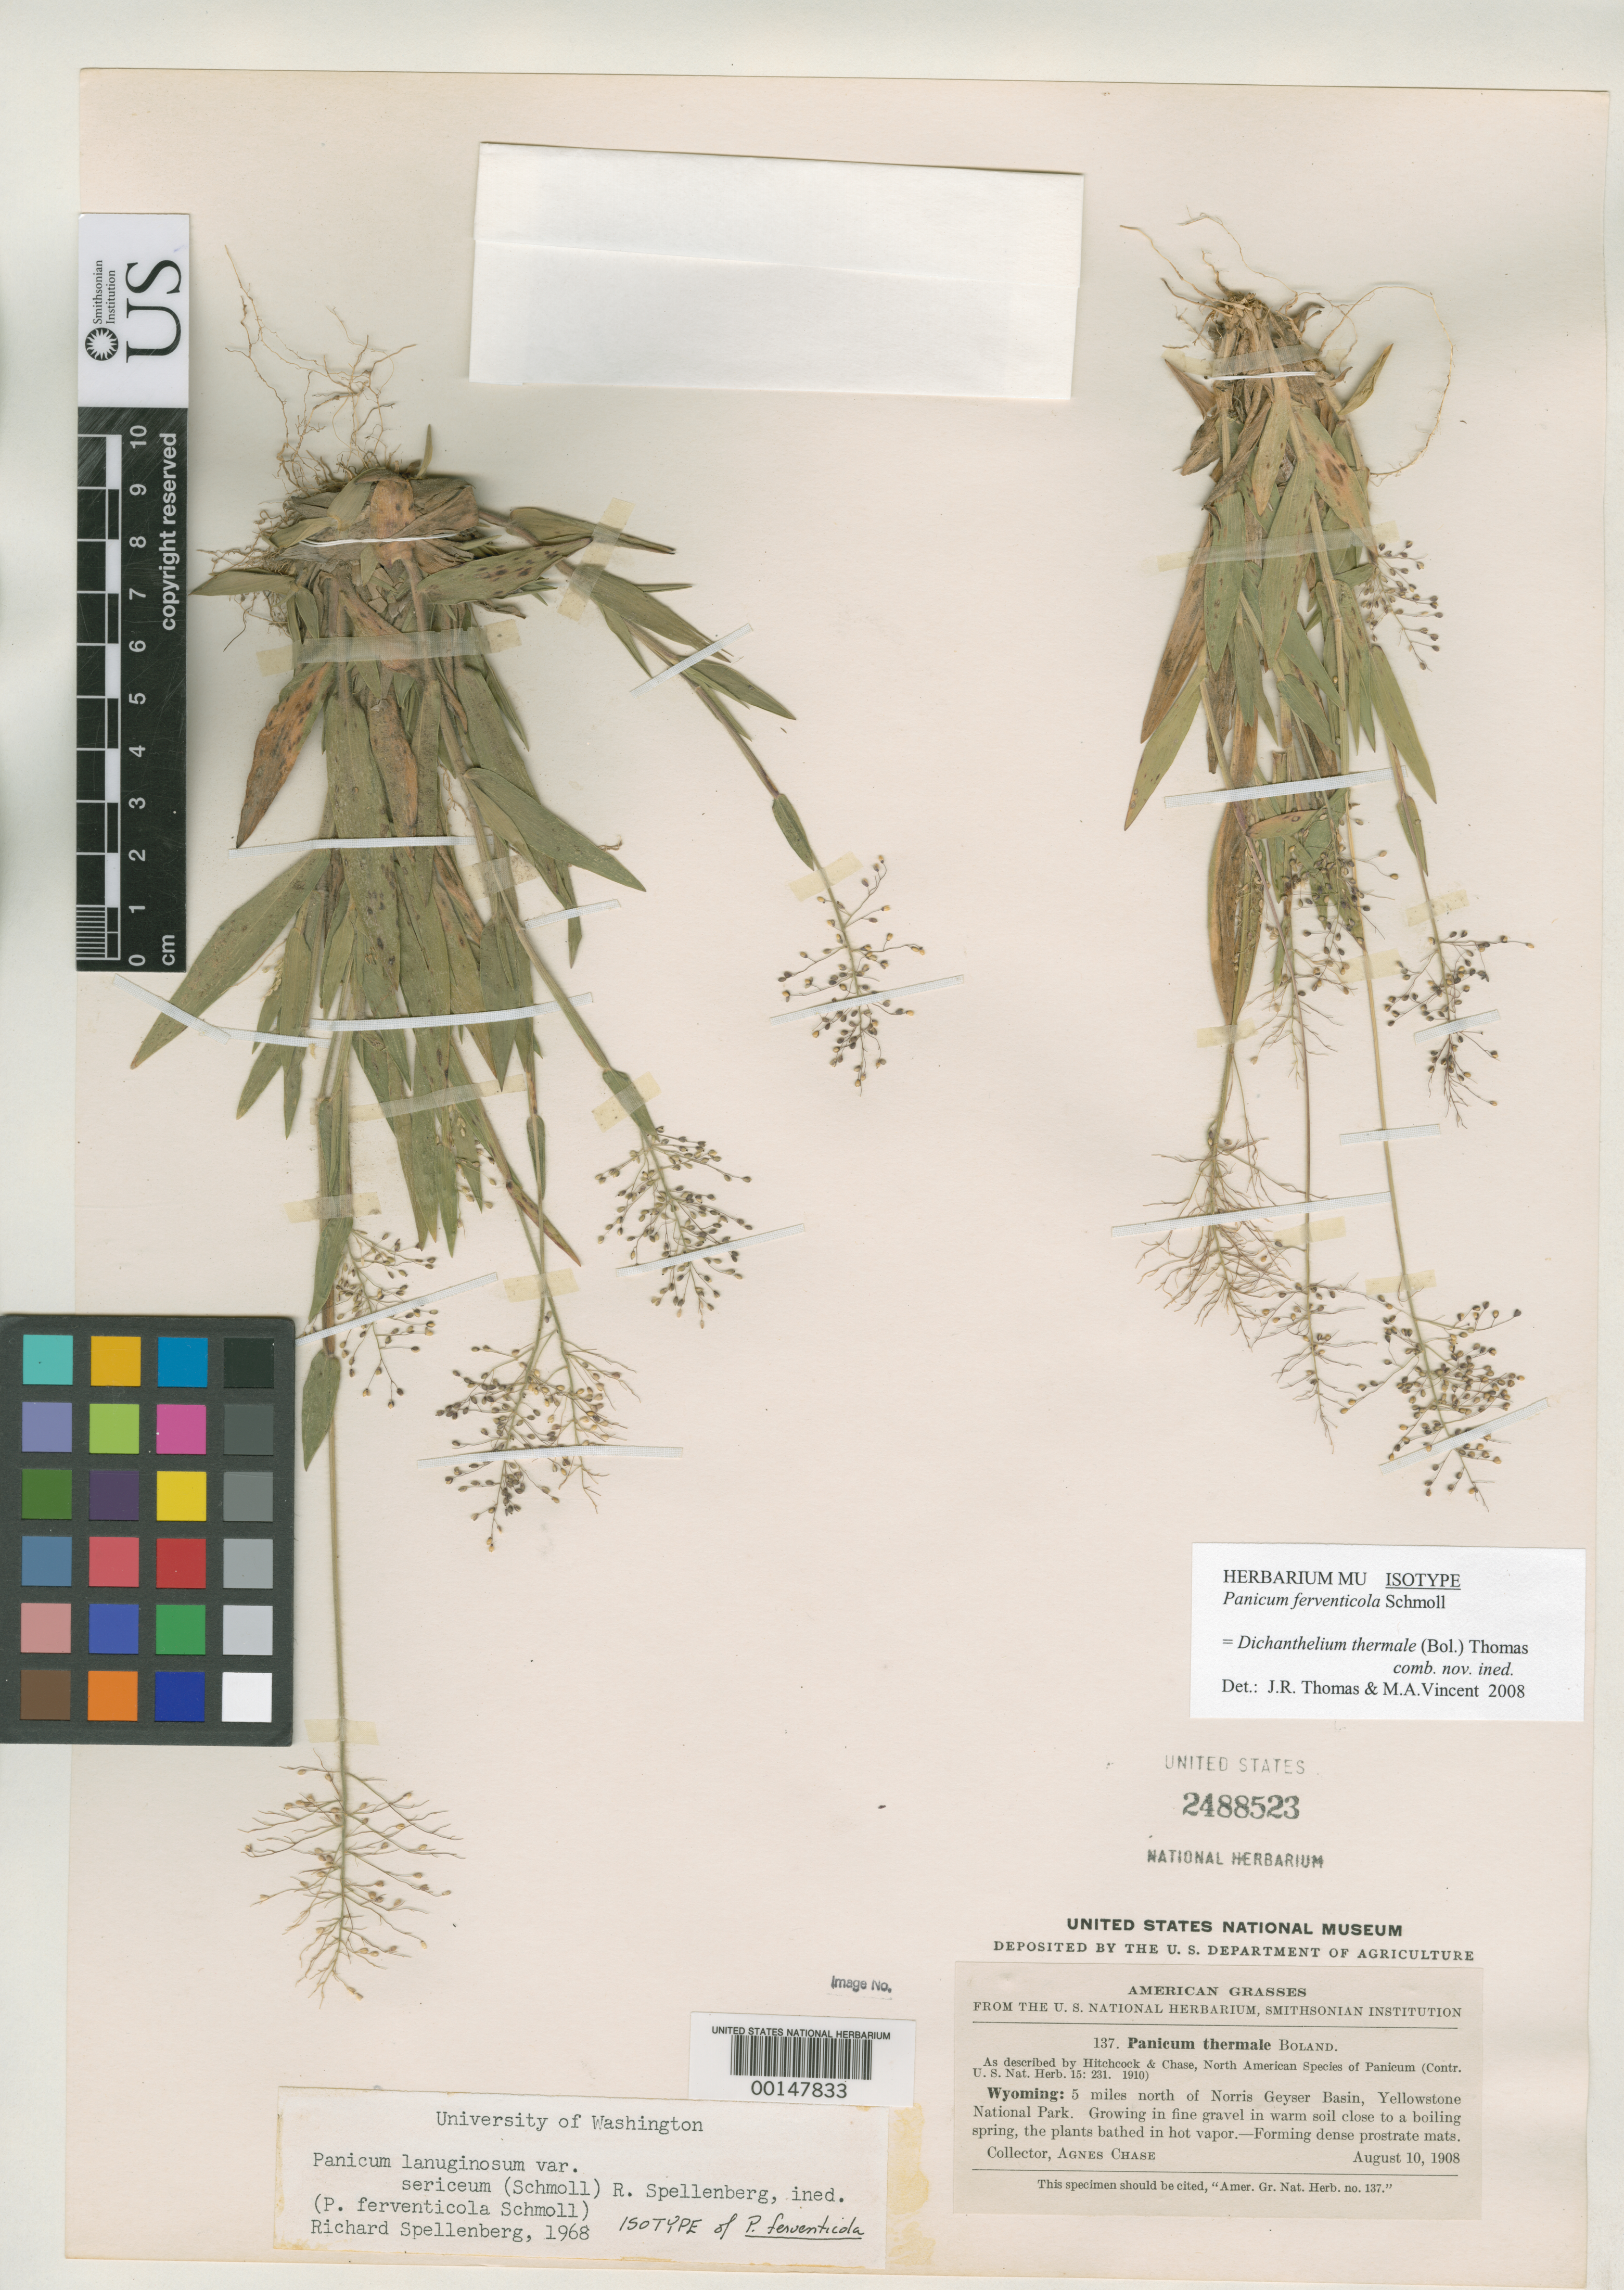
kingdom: Plantae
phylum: Tracheophyta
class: Liliopsida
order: Poales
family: Poaceae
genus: Panicum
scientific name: Panicum ferventicola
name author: Schmoll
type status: Isotype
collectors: A. Chase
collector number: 5252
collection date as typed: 10 Aug 1908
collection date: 1908-08-10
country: United States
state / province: Wyoming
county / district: Park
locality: North of Norris Geyser Basin, Yellowstone Natl. Park.; alt. 7500- 8000 ft.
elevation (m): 2286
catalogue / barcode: US 2488523